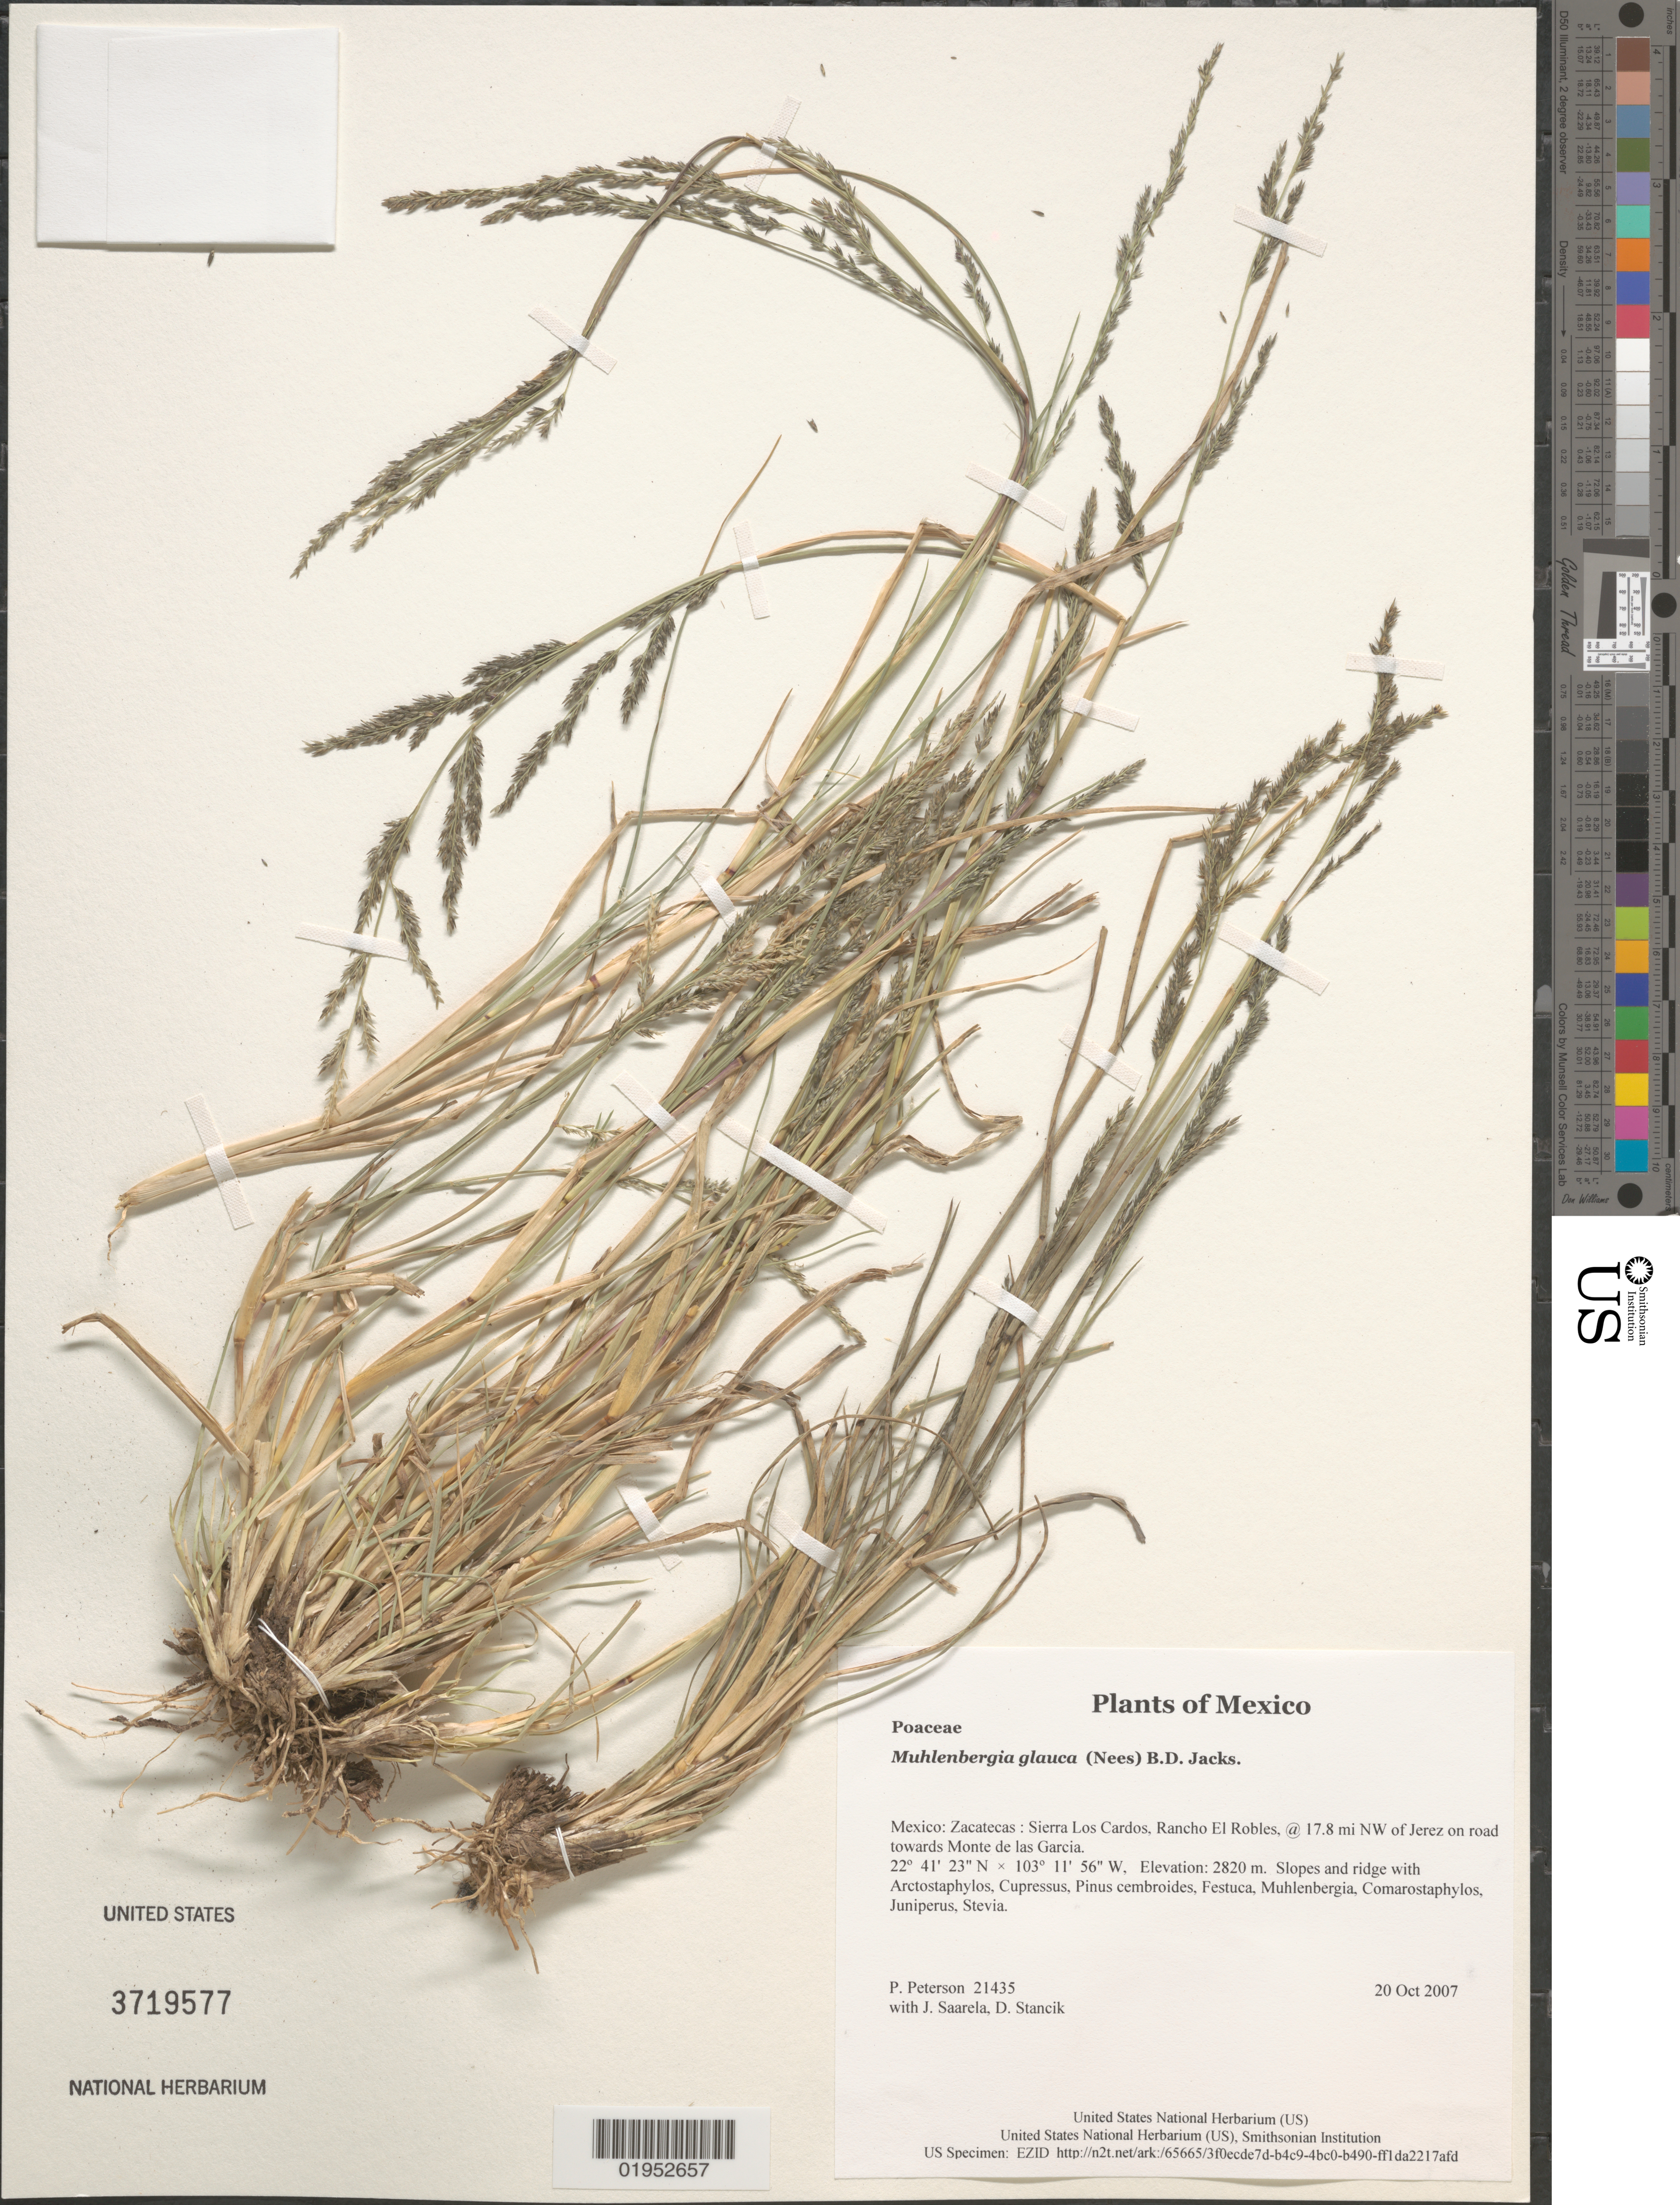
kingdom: Plantae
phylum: Tracheophyta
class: Liliopsida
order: Poales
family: Poaceae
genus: Muhlenbergia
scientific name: Muhlenbergia glauca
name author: (Nees) Mez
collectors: P. M. Peterson, J. Saarela & D. Stancik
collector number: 21435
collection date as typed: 20 Oct 2007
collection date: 2007-10-20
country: Mexico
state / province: Zacatecas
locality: Sierra Los Cardos, Rancho El Robles, @ 17.8 mi NW of Jerez on road towards Monte de las Garcia.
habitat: Slopes and ridge with Arctostaphylos, Cupressus, Pinus cembroides, Festuca, Muhlenbergia, Comarostaphylos, Juniperus, Stevia.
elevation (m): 2820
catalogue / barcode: US 3719577